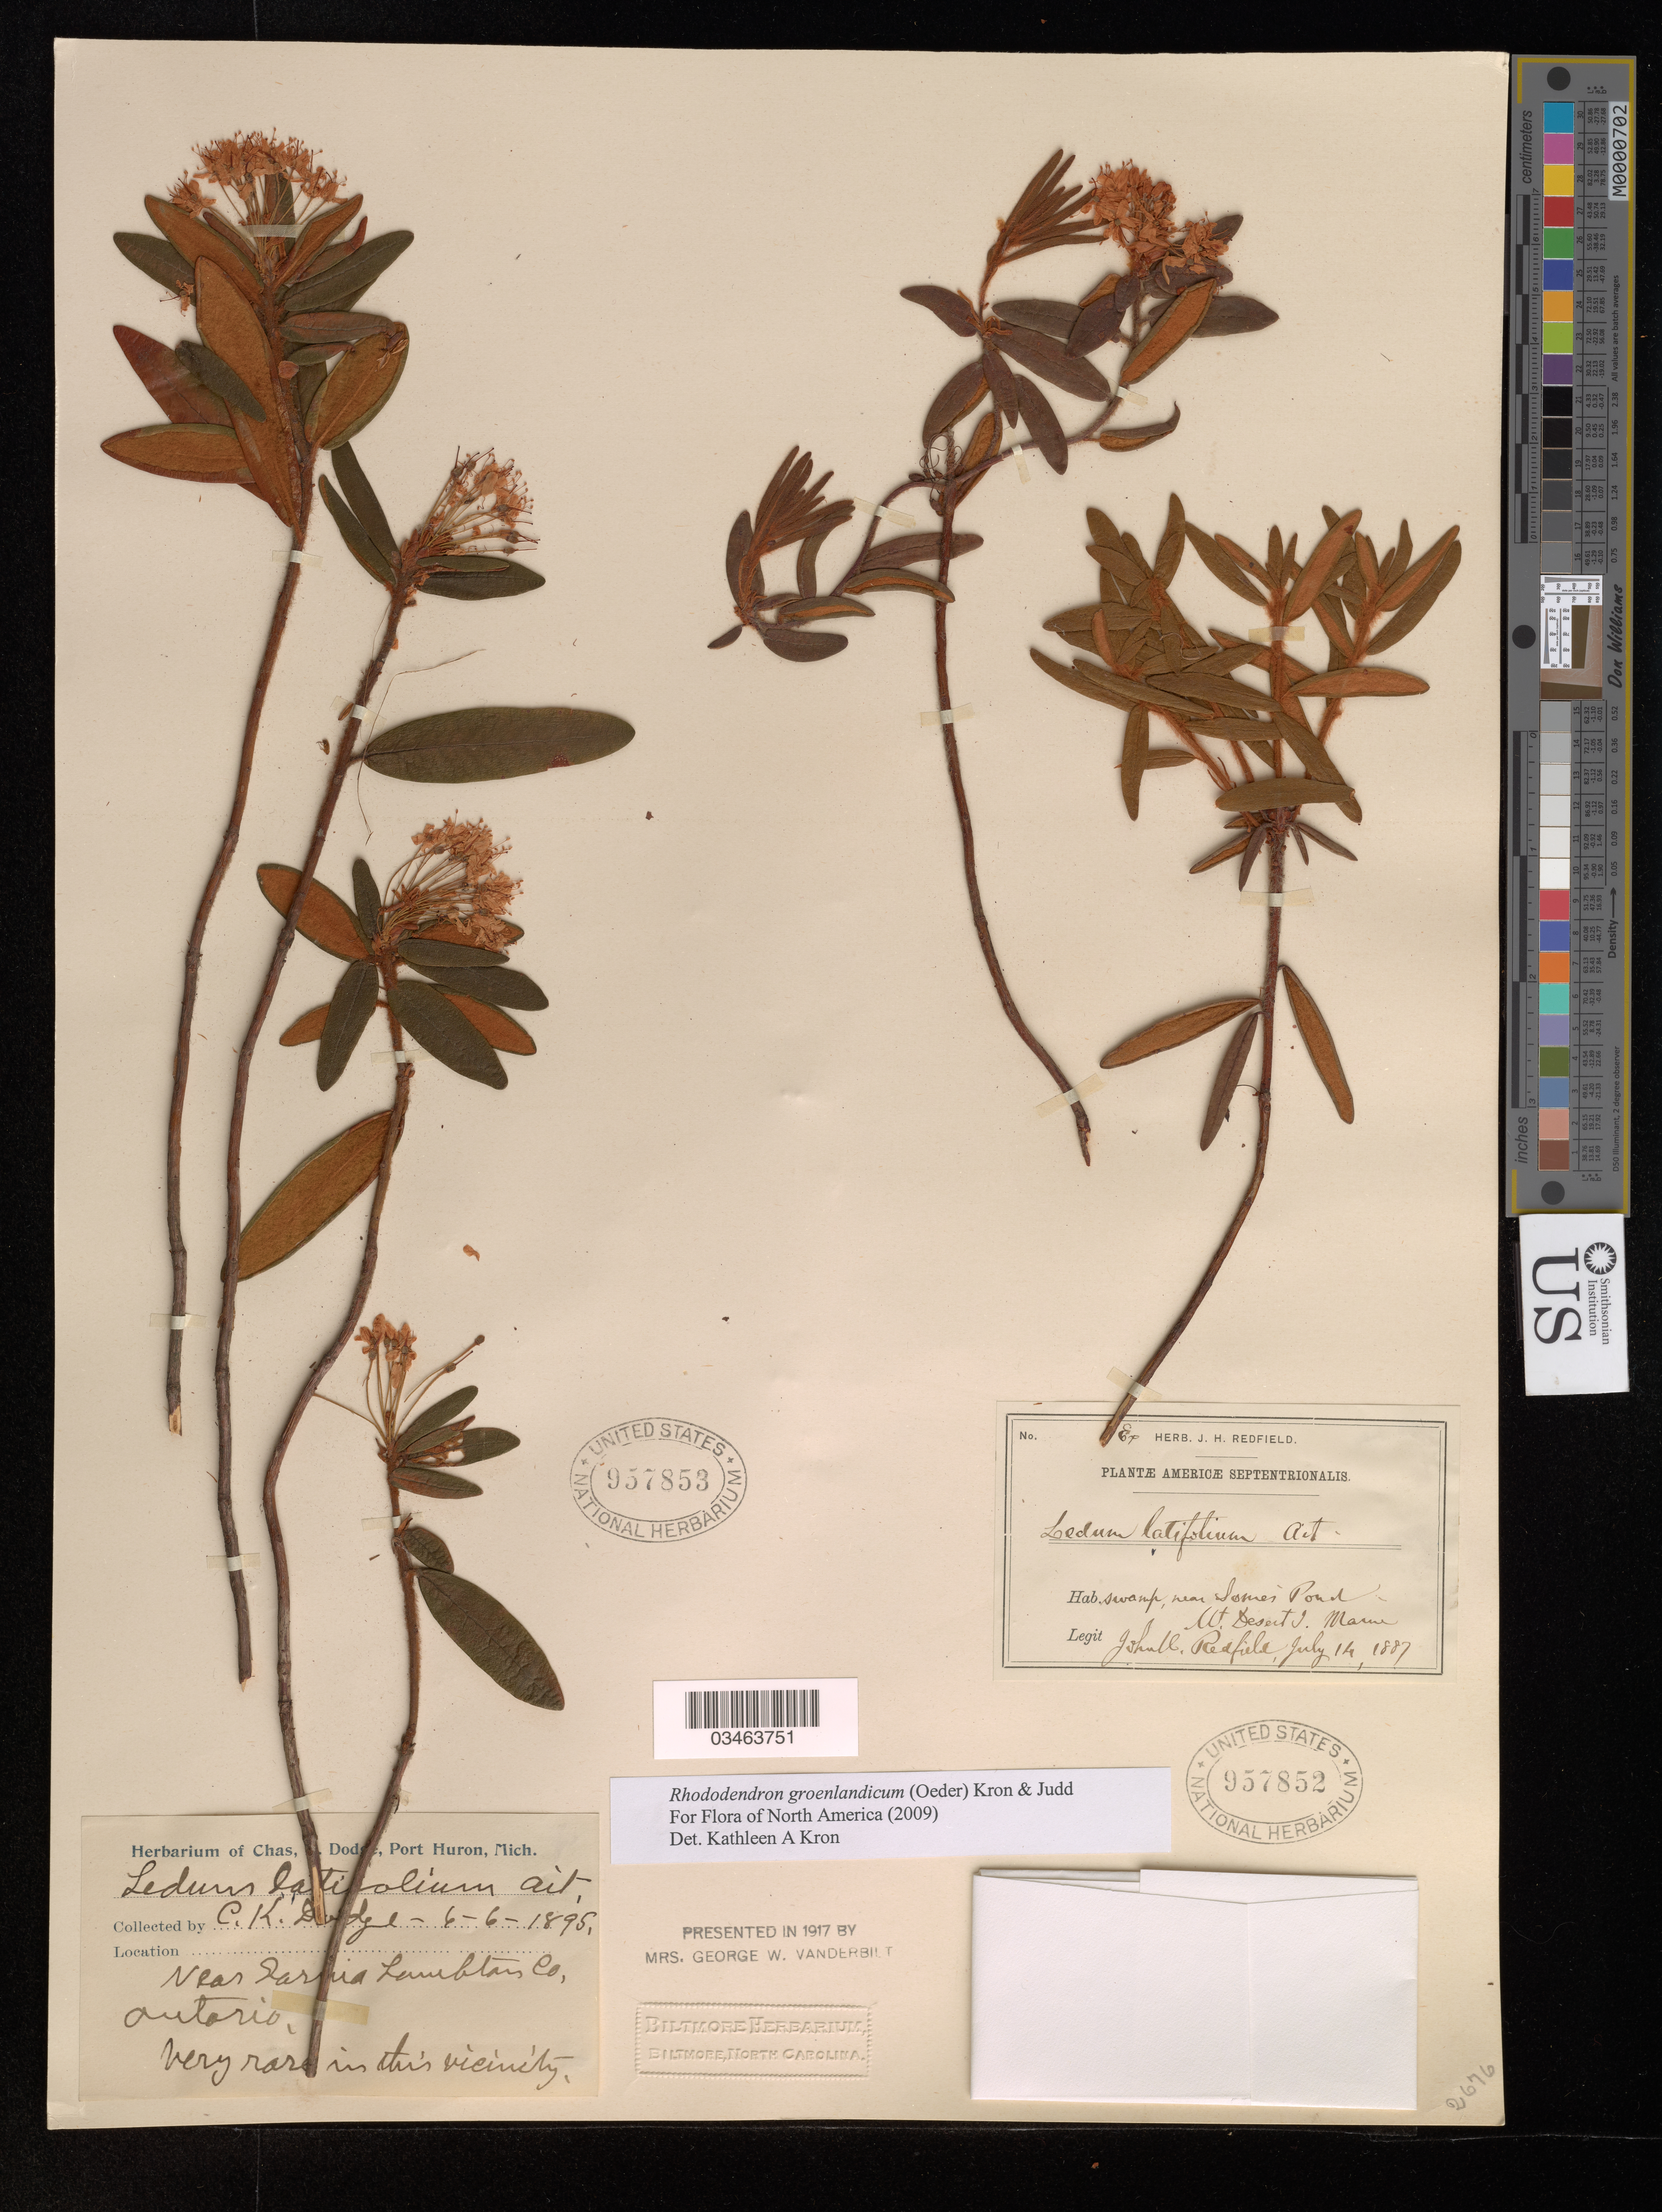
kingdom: Plantae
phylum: Tracheophyta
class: Magnoliopsida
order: Ericales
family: Ericaceae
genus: Rhododendron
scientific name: Rhododendron groenlandicum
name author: (Oeder) Kron & Judd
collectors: J. Redfield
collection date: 1887-07-14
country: United States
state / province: Maine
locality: Swamp, near Somes Pond, Mt. Desert I. Maine.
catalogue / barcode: US 957853